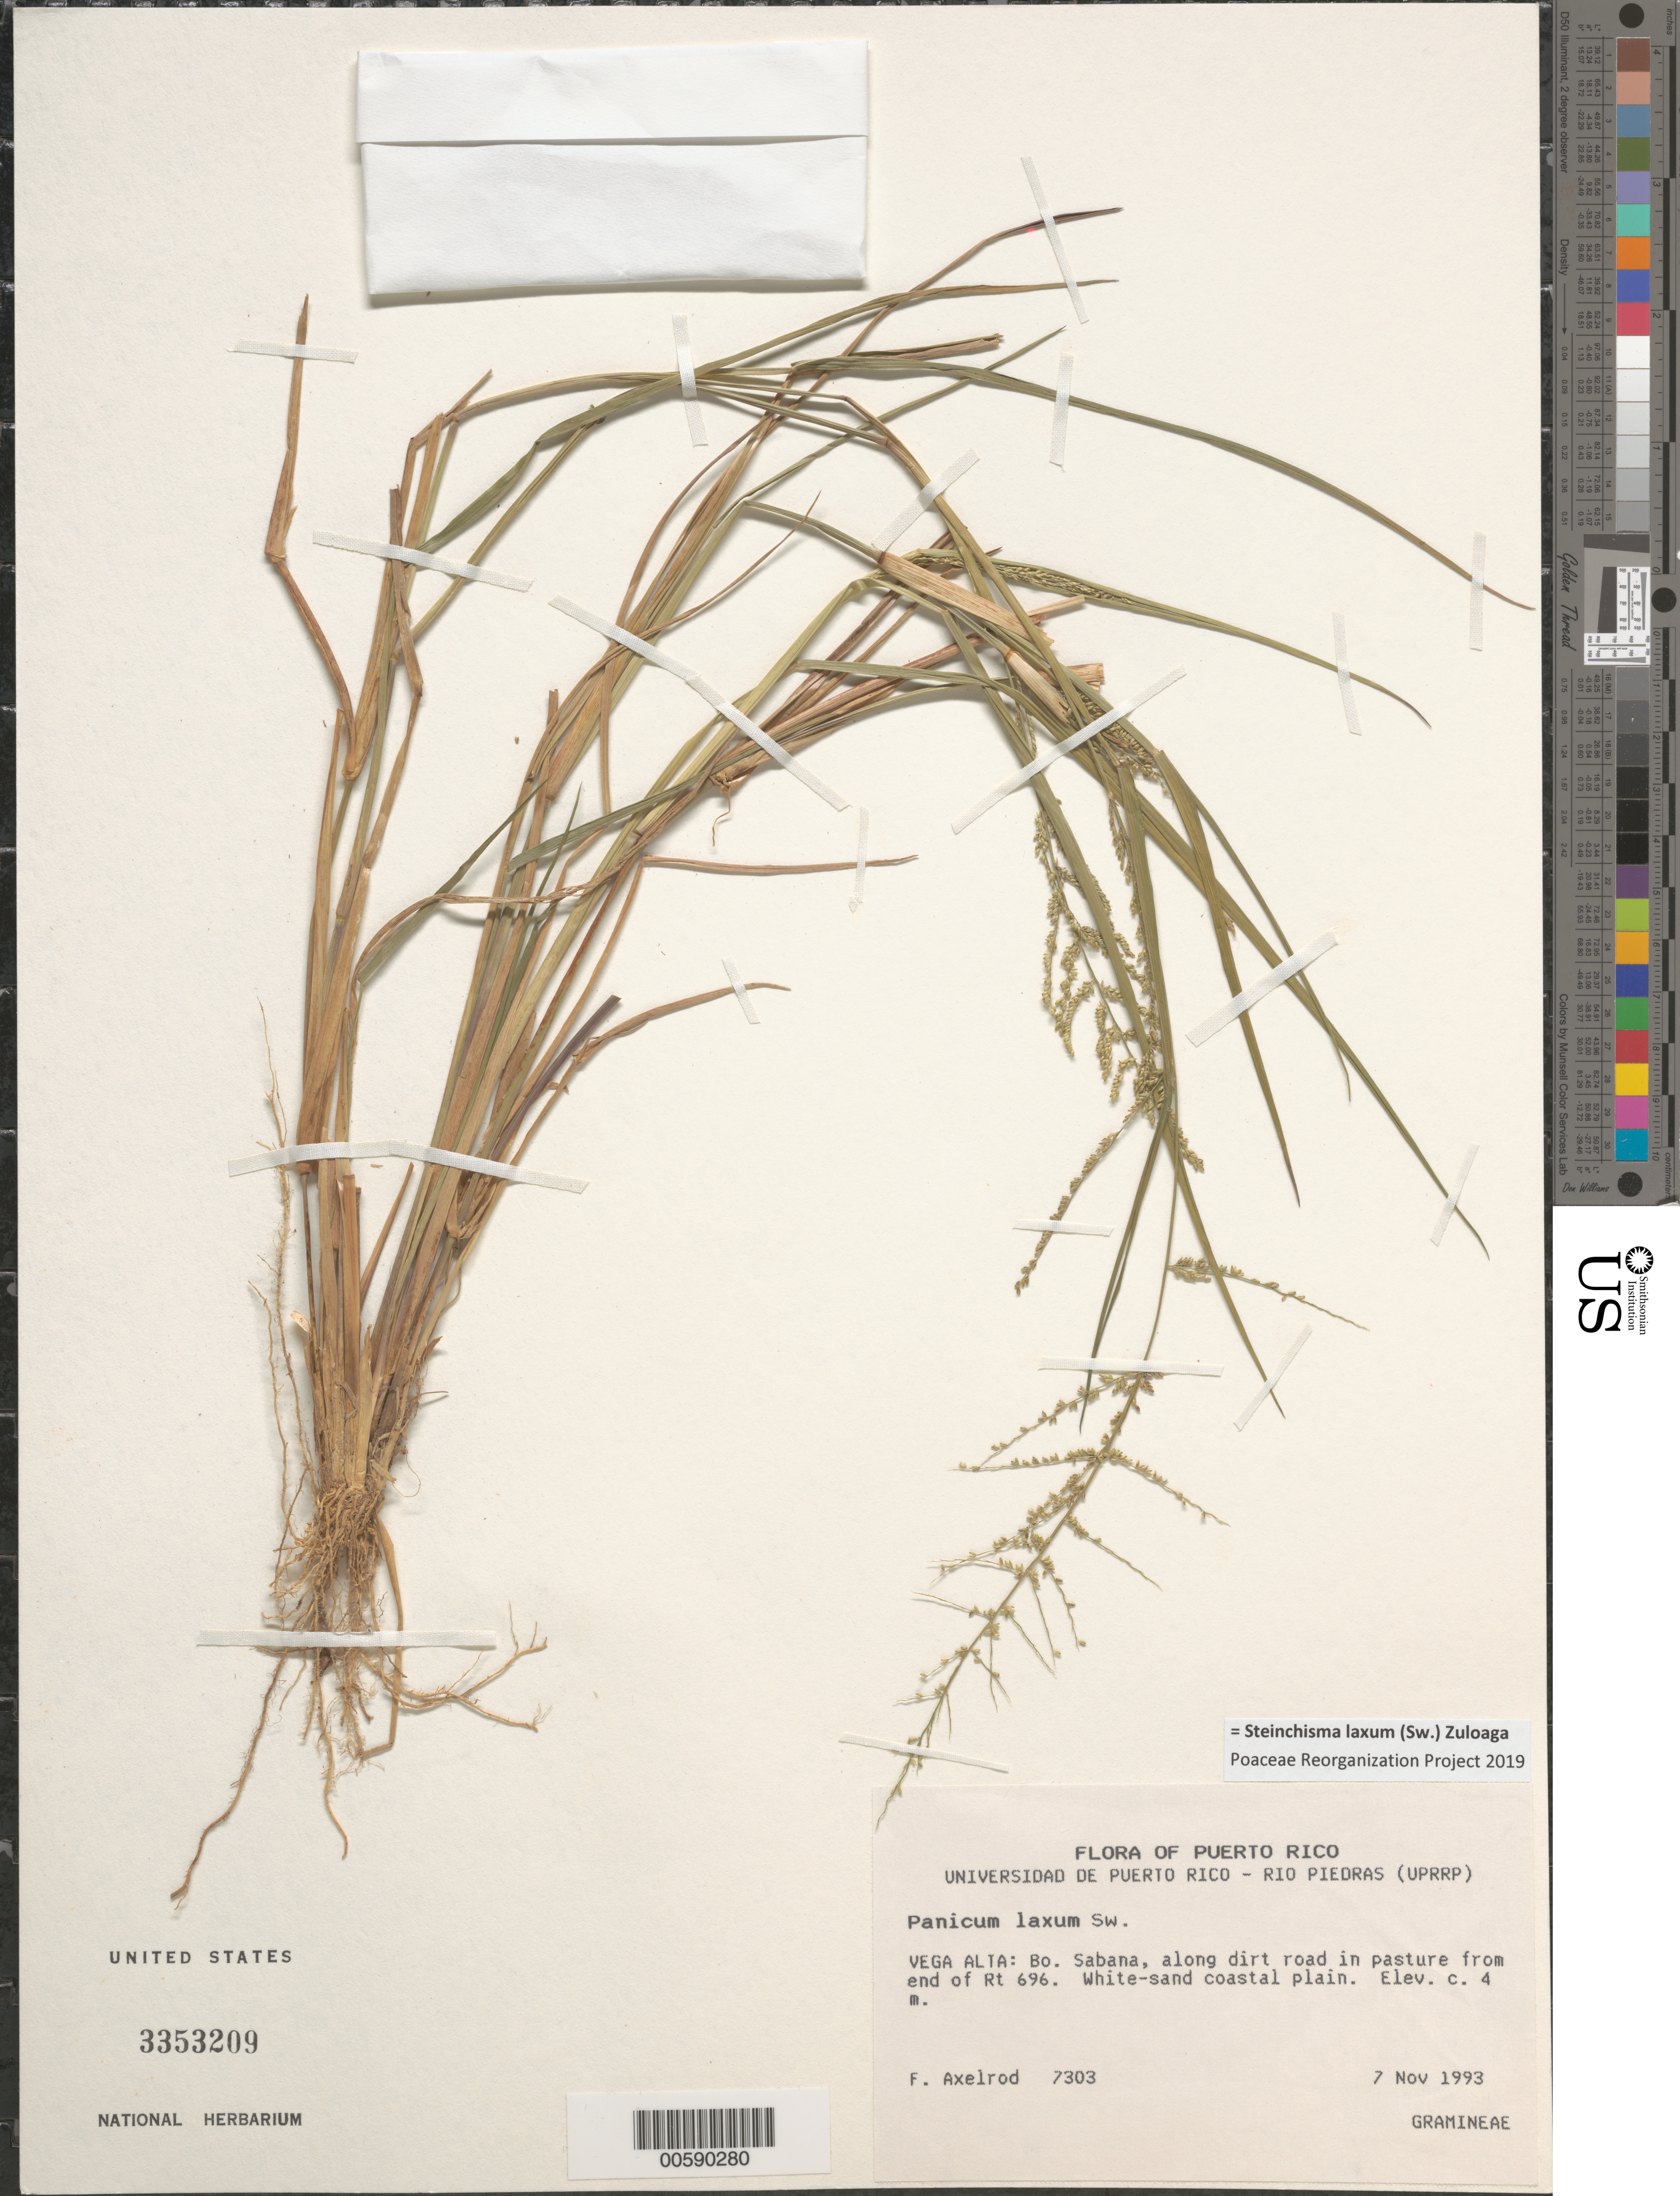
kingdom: Plantae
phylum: Tracheophyta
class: Liliopsida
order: Poales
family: Poaceae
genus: Steinchisma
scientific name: Steinchisma laxum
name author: (Sw.) Zuloaga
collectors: F. Axelrod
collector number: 7303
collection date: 1993-11-07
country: Puerto Rico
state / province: Vega Alta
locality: Bo. Sabana, along dirt road in pasture from end of Rt 696. White-sand coastal plain.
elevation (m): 4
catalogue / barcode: US 3353209